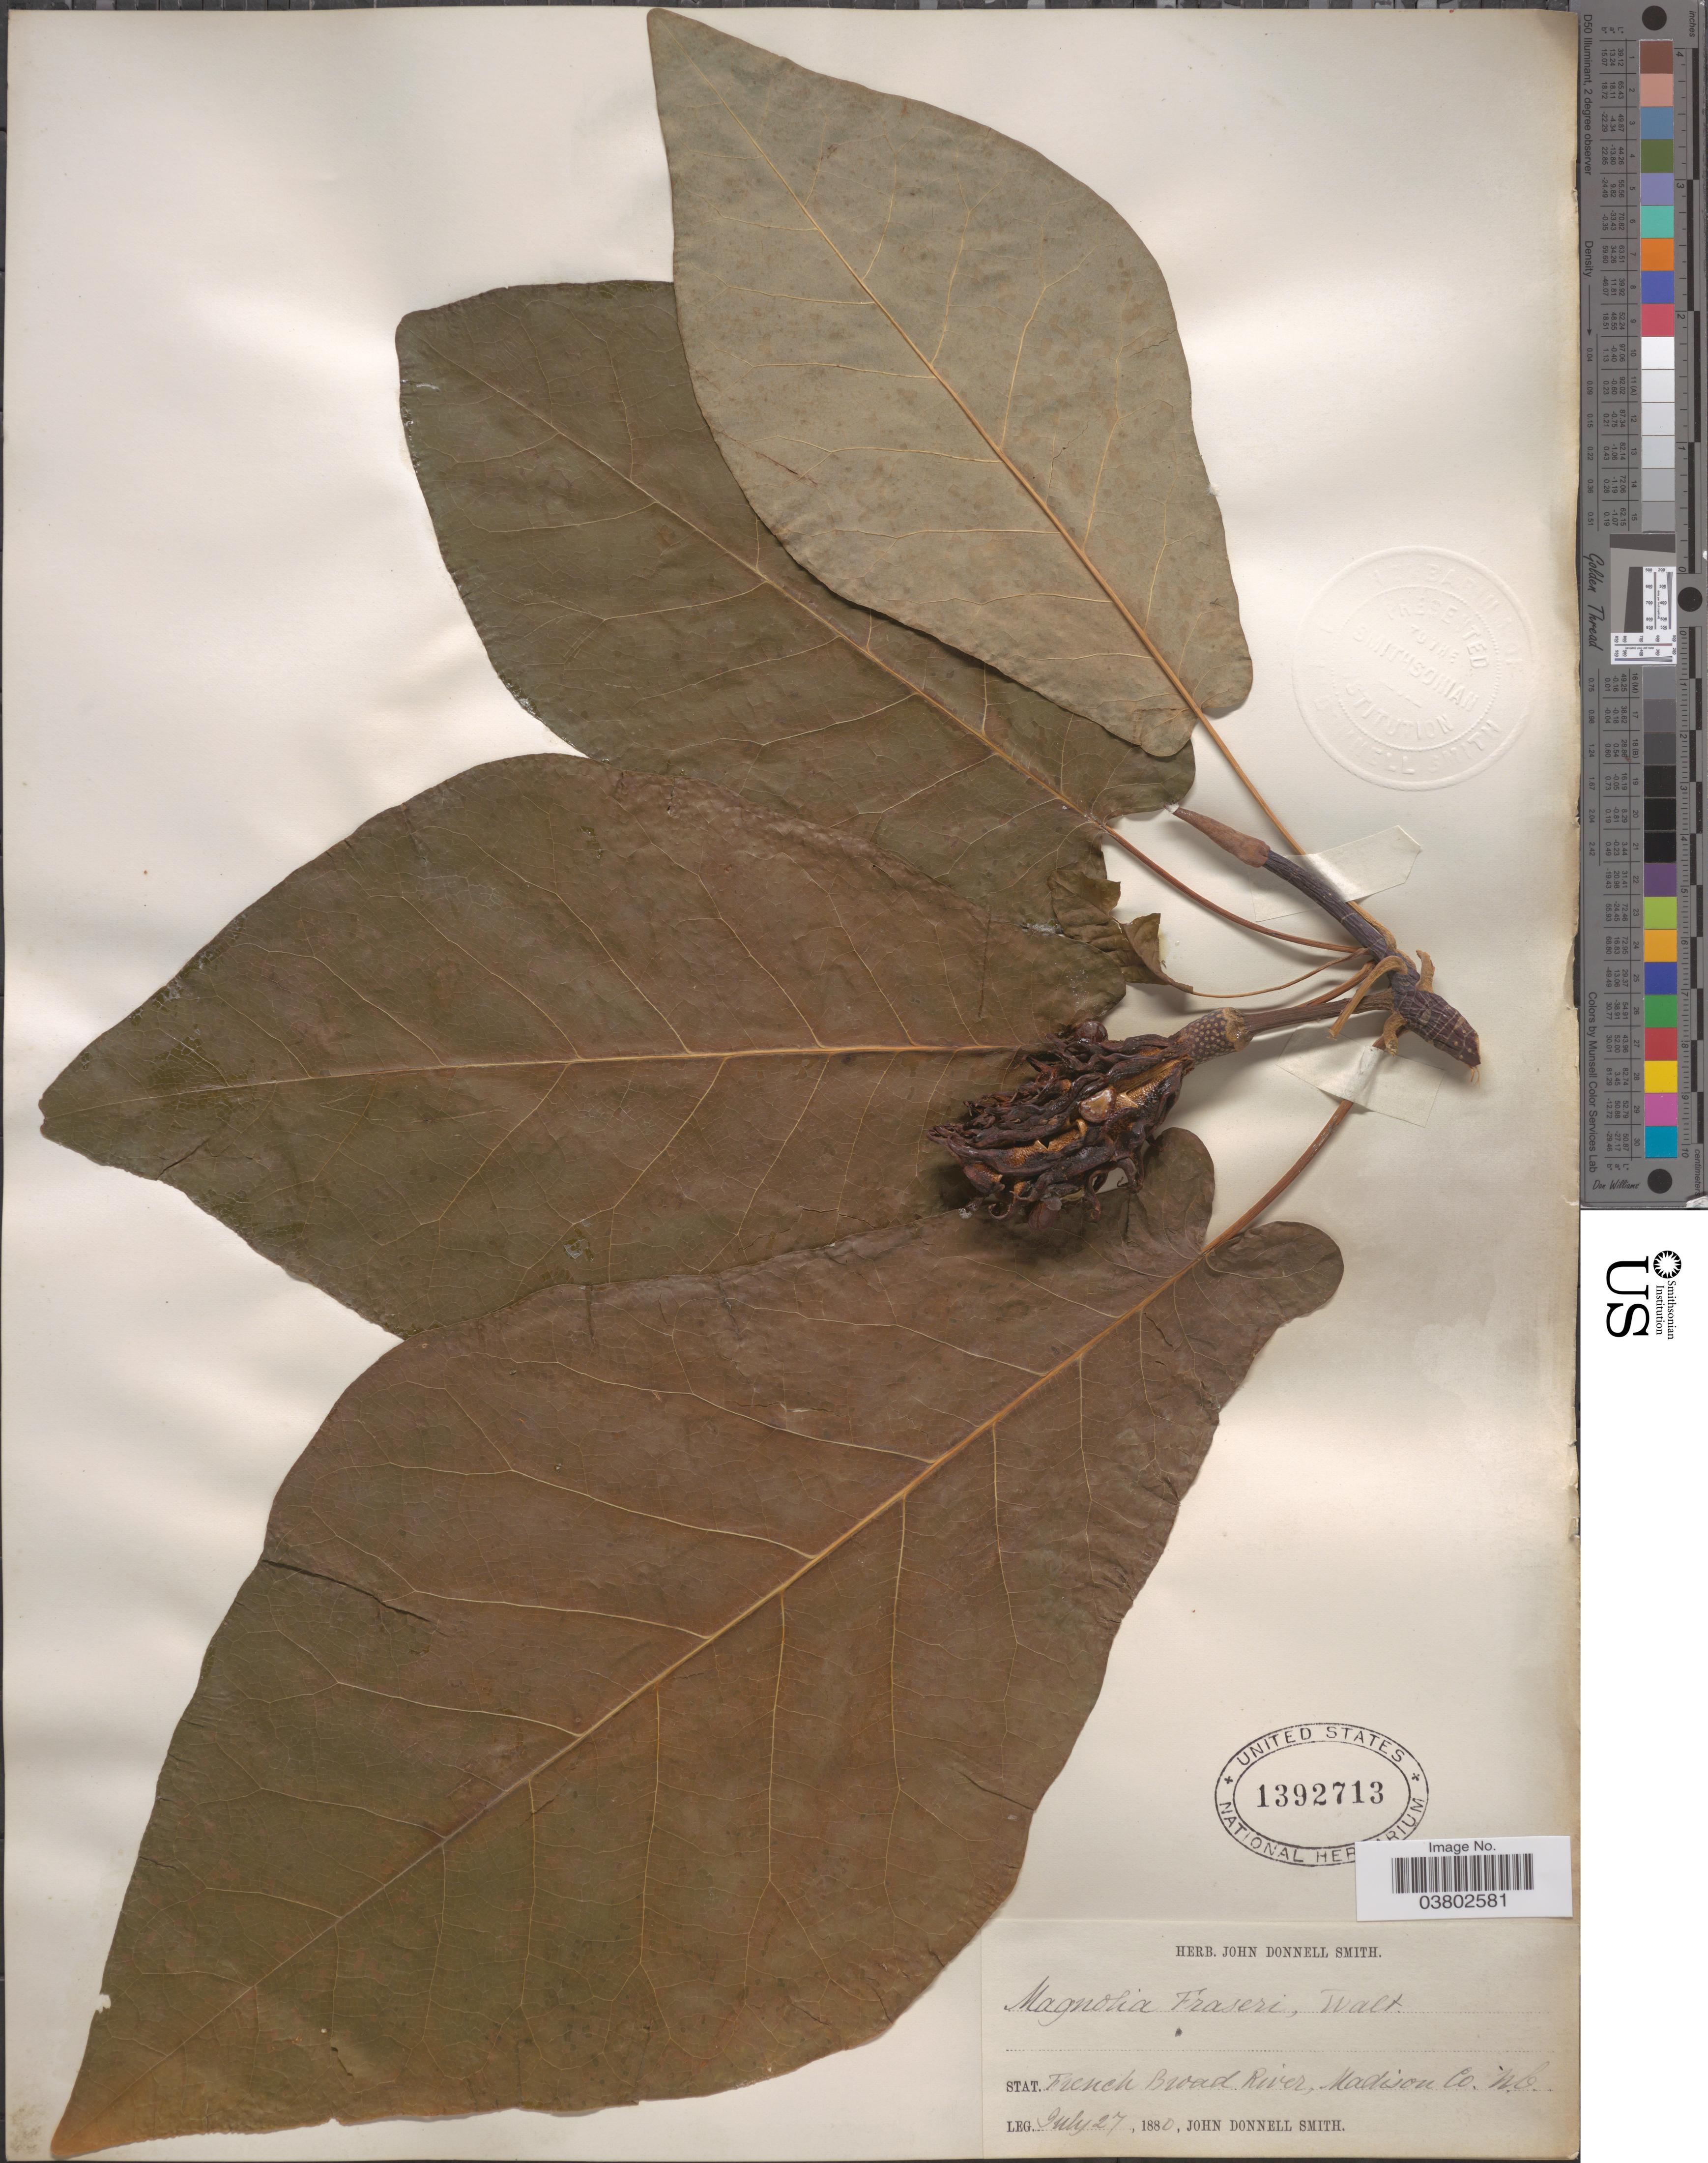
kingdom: Plantae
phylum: Tracheophyta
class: Magnoliopsida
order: Magnoliales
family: Magnoliaceae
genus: Magnolia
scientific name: Magnolia fraseri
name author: Walter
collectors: J. Donnell Smith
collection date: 1880-07-27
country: United States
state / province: North Carolina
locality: French Broad River, Madison Co.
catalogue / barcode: US 1392713